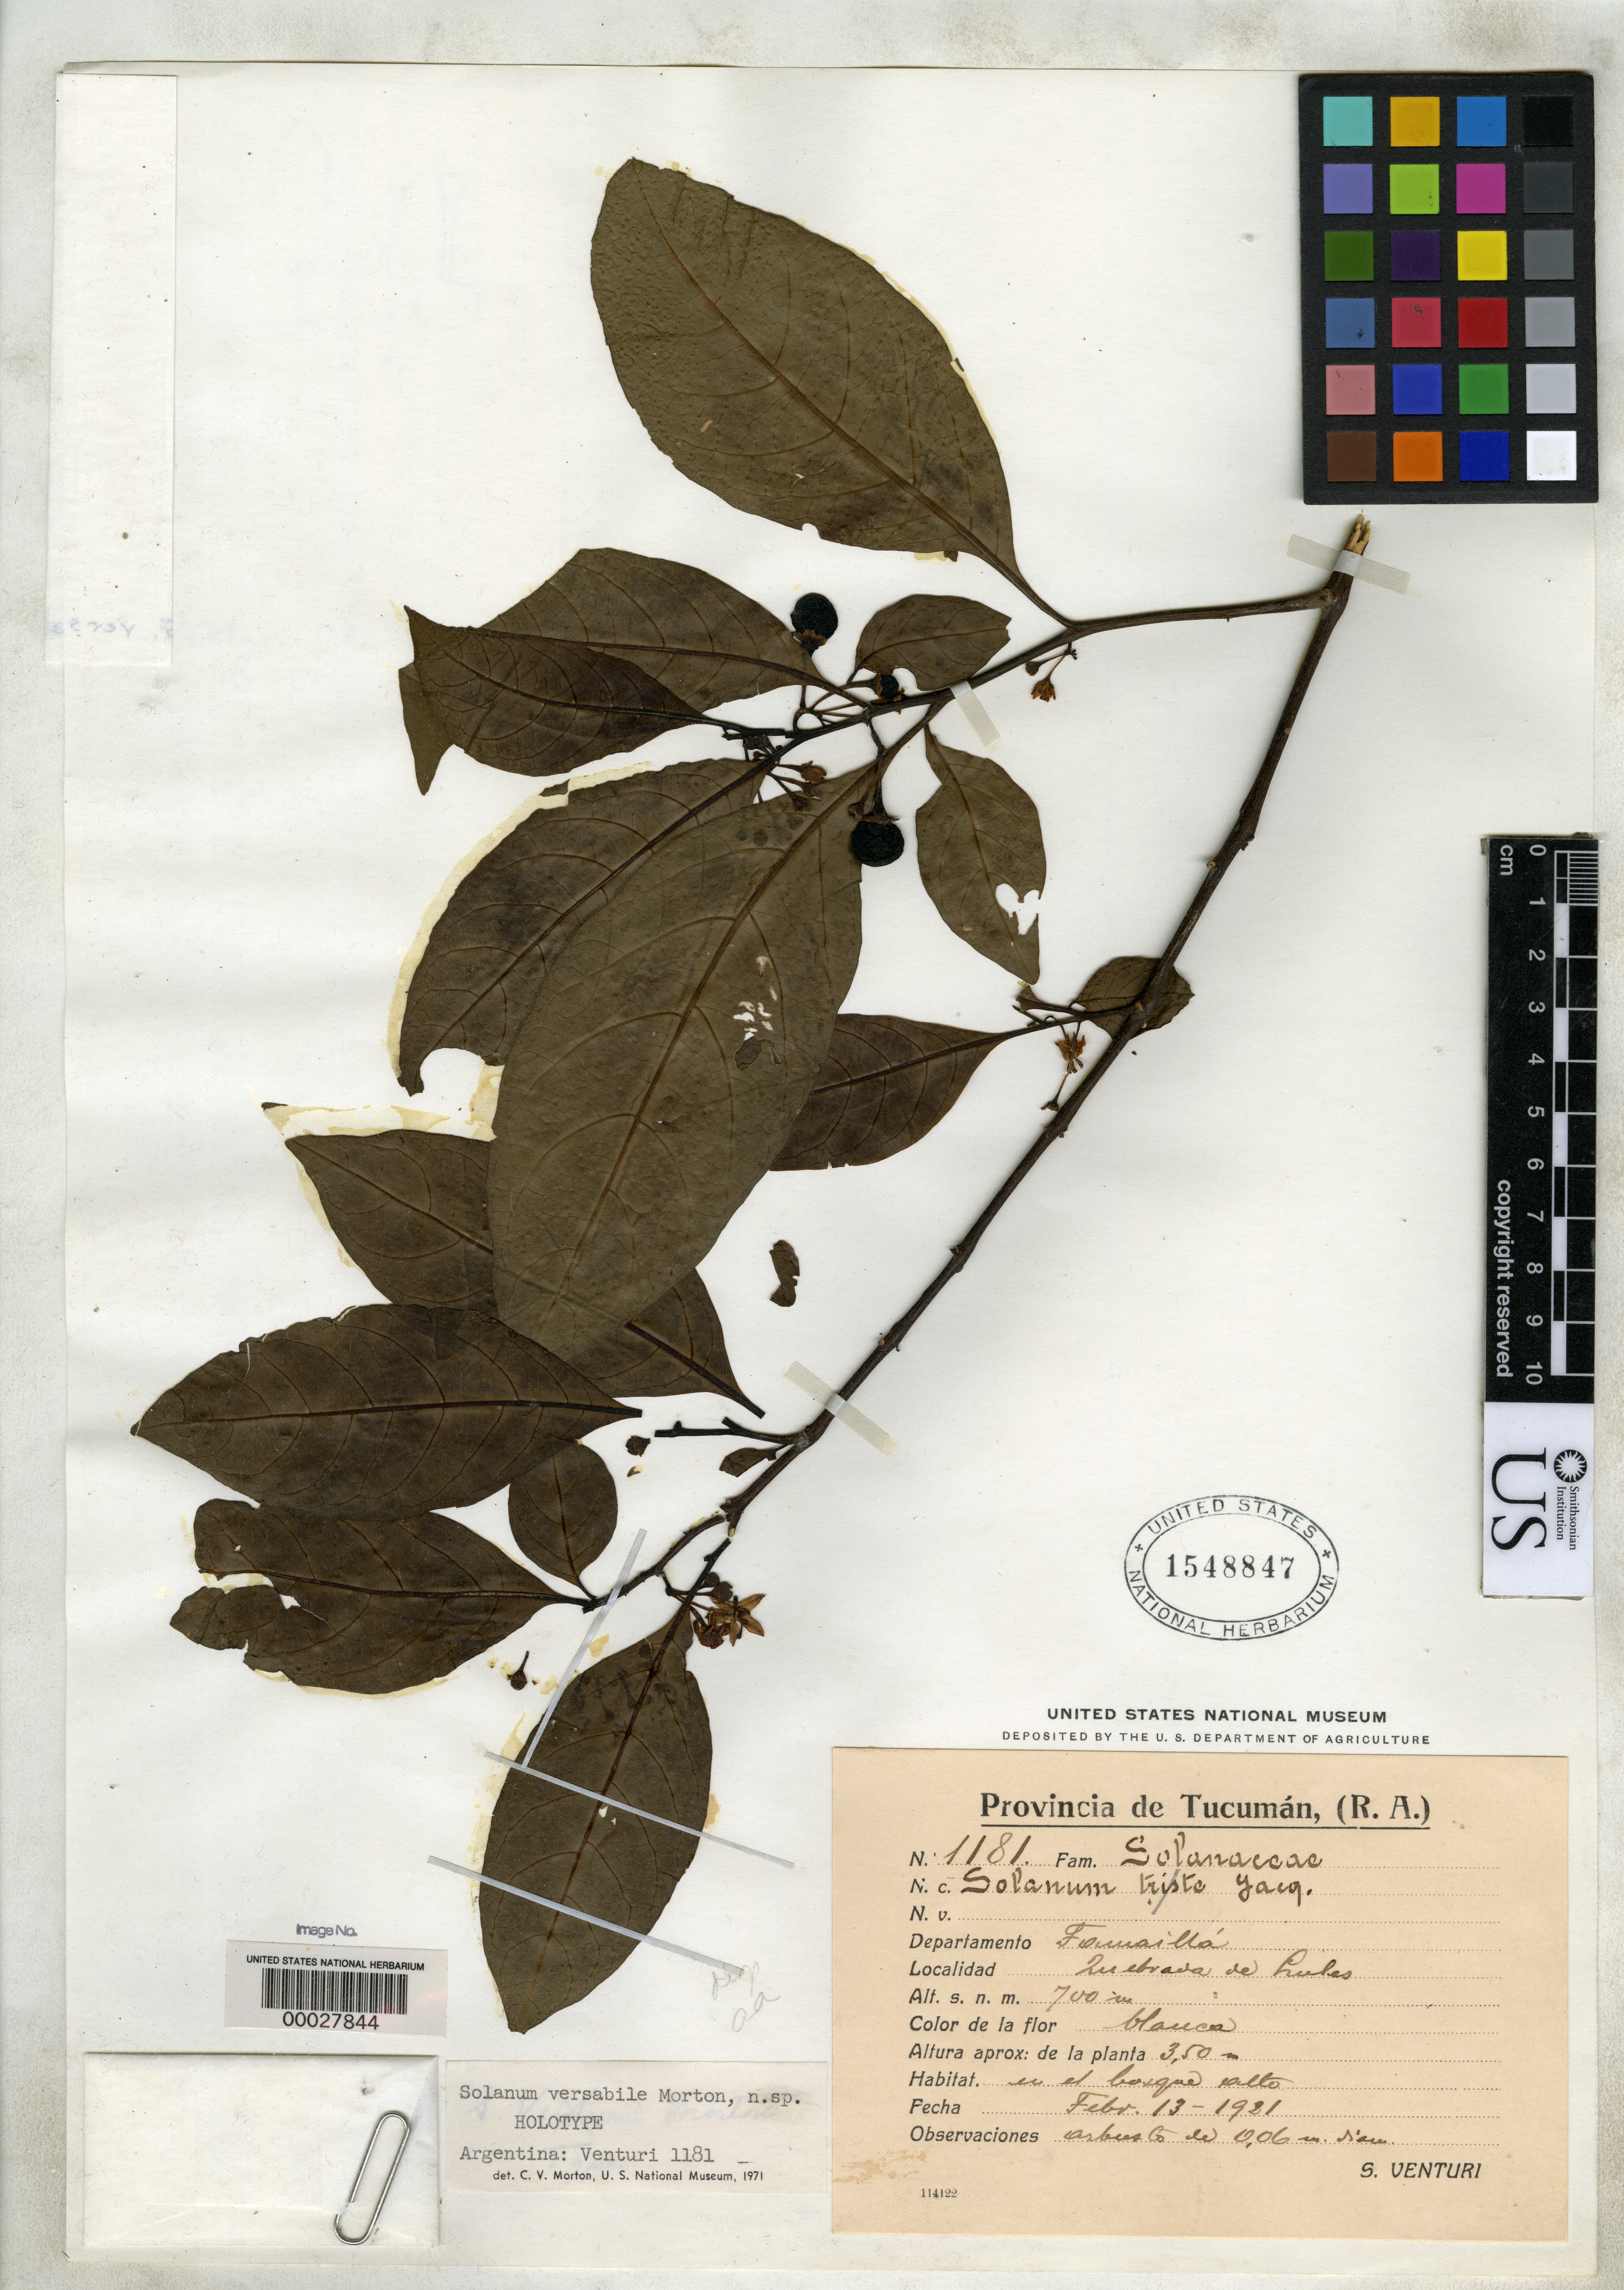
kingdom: Plantae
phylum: Tracheophyta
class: Magnoliopsida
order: Solanales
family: Solanaceae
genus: Solanum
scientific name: Solanum versabile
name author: C.V. Morton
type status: Holotype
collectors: S. Venturi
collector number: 1181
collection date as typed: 13 Feb 1921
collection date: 1921-02-13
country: Argentina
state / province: Tucumán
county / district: Famailla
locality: Quebrada de Lules.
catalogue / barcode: US 1548847